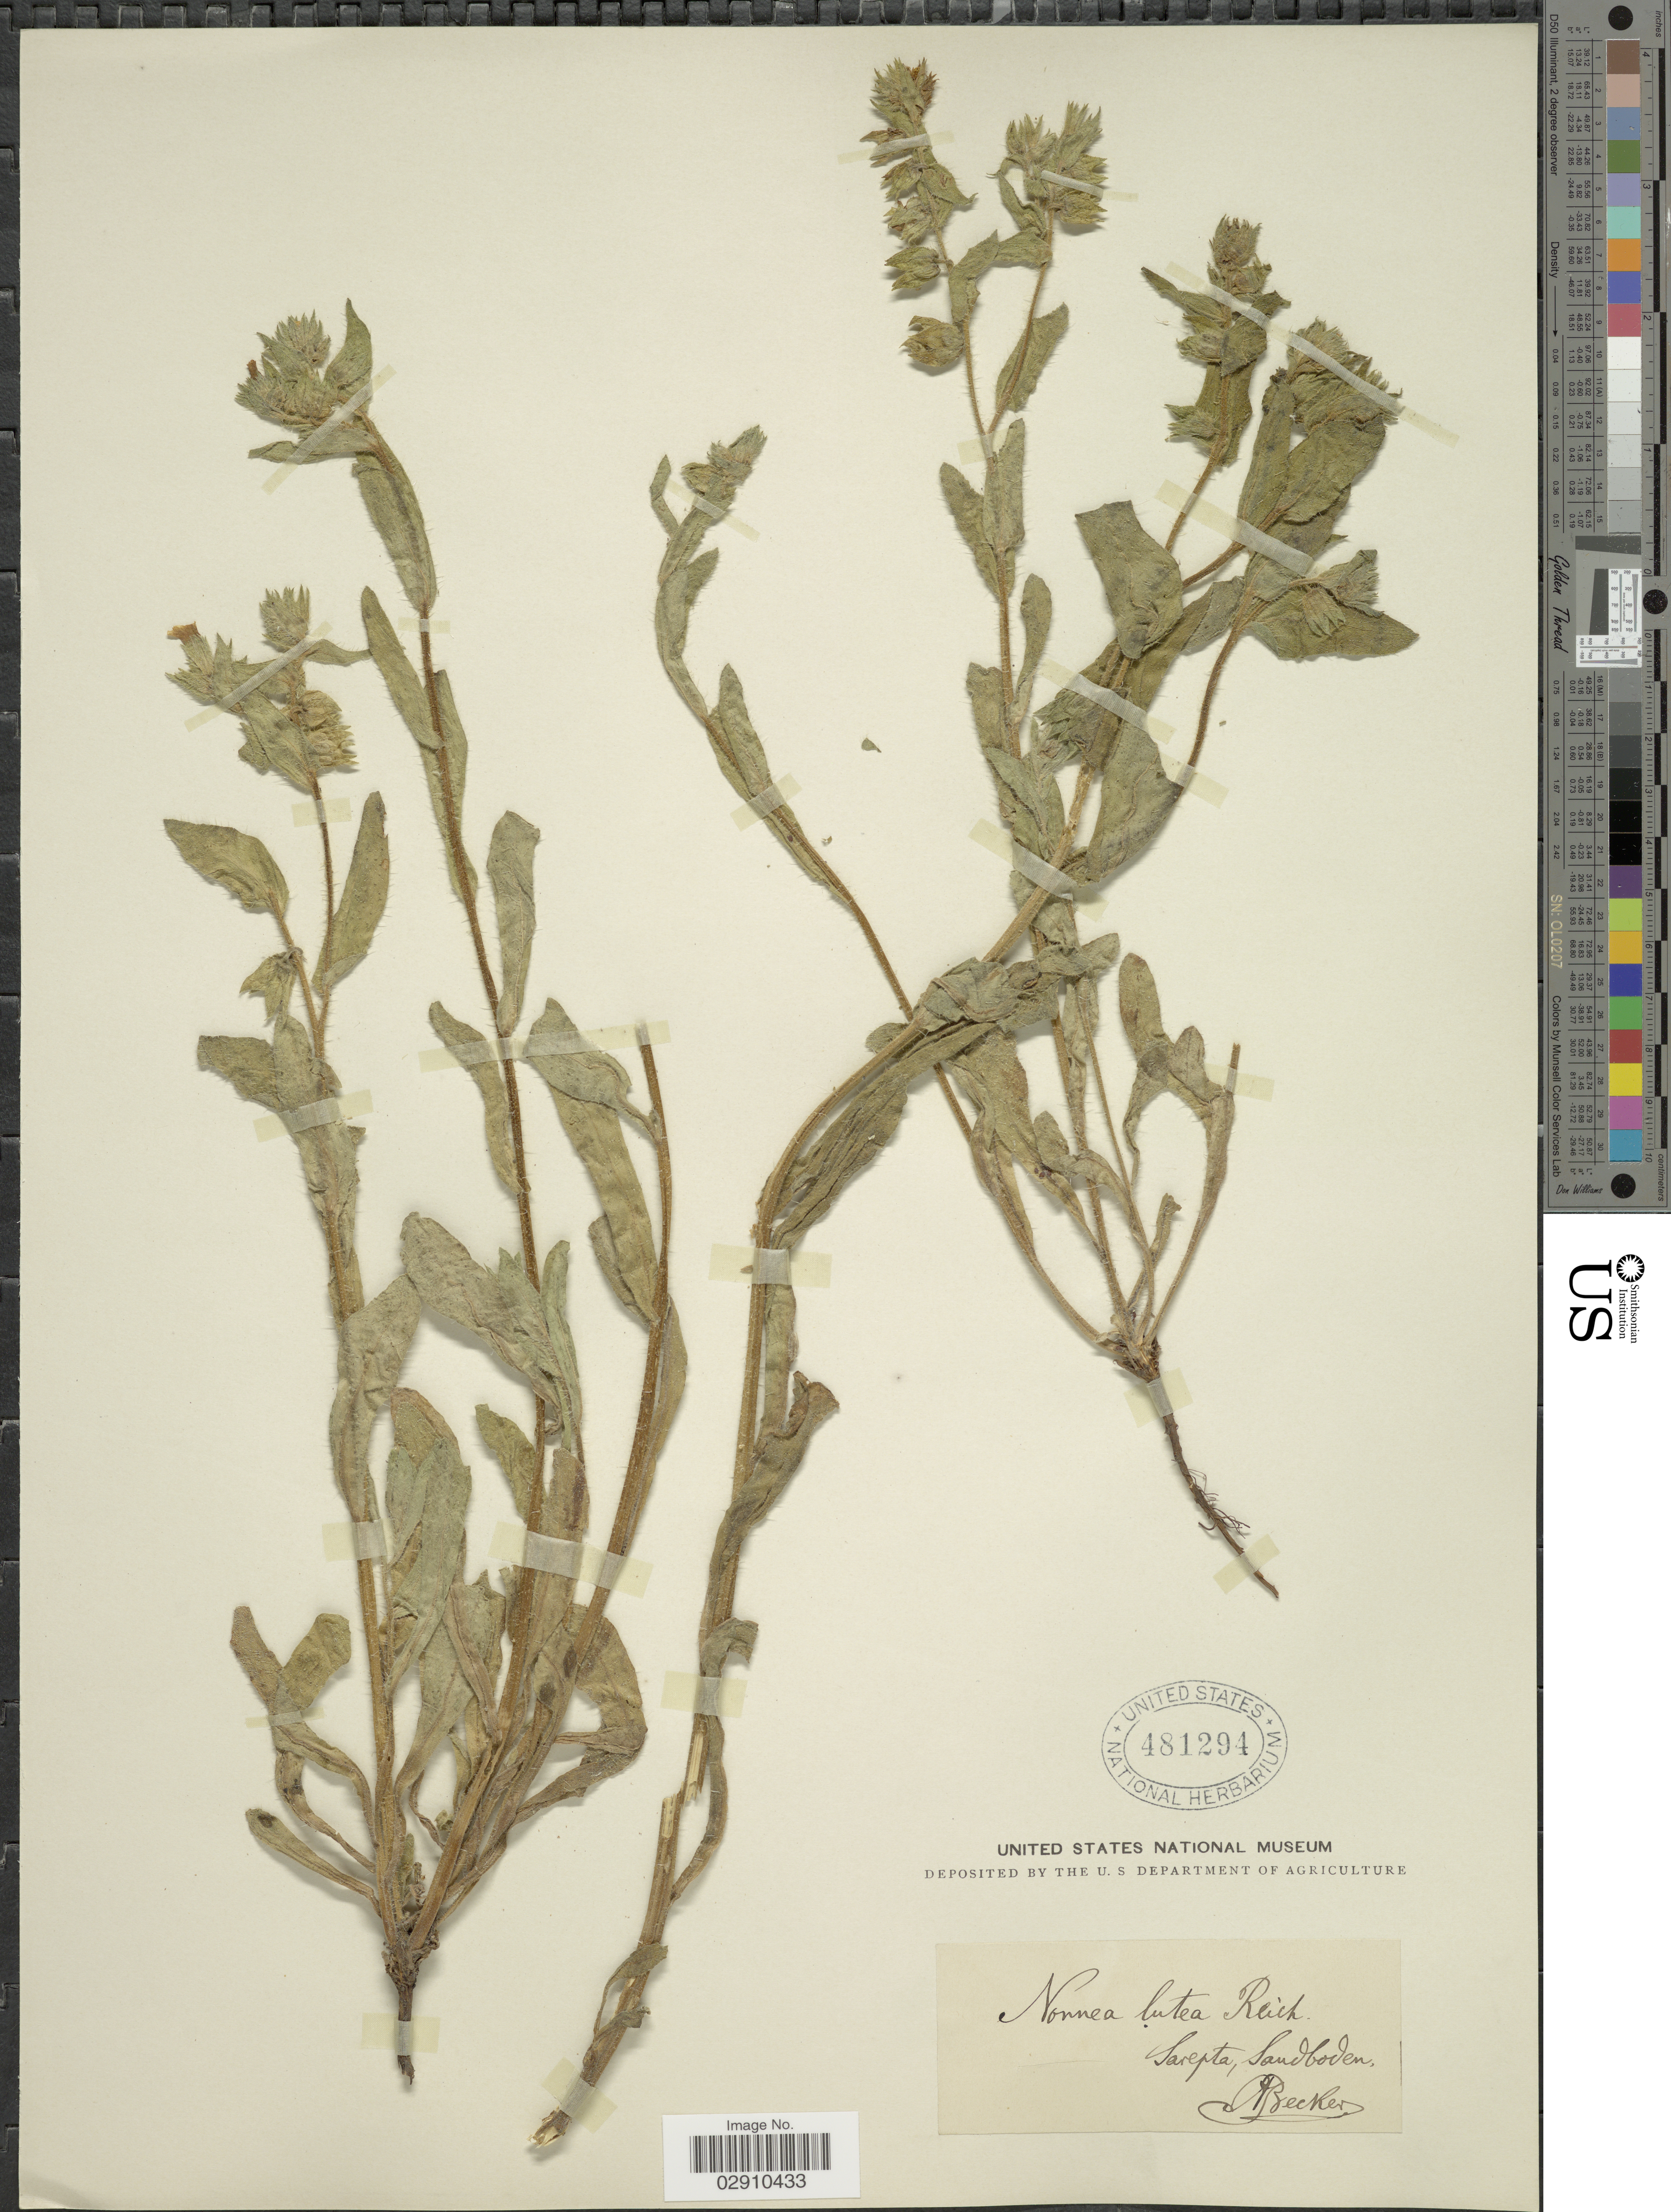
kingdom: Plantae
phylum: Tracheophyta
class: Magnoliopsida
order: Boraginales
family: Boraginaceae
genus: Nonea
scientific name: Nonea lutea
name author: (Desr.) DC.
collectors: A. Becker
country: Russian Federation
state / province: Volgograd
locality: Sarepta, Sandboden.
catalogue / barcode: US 481294